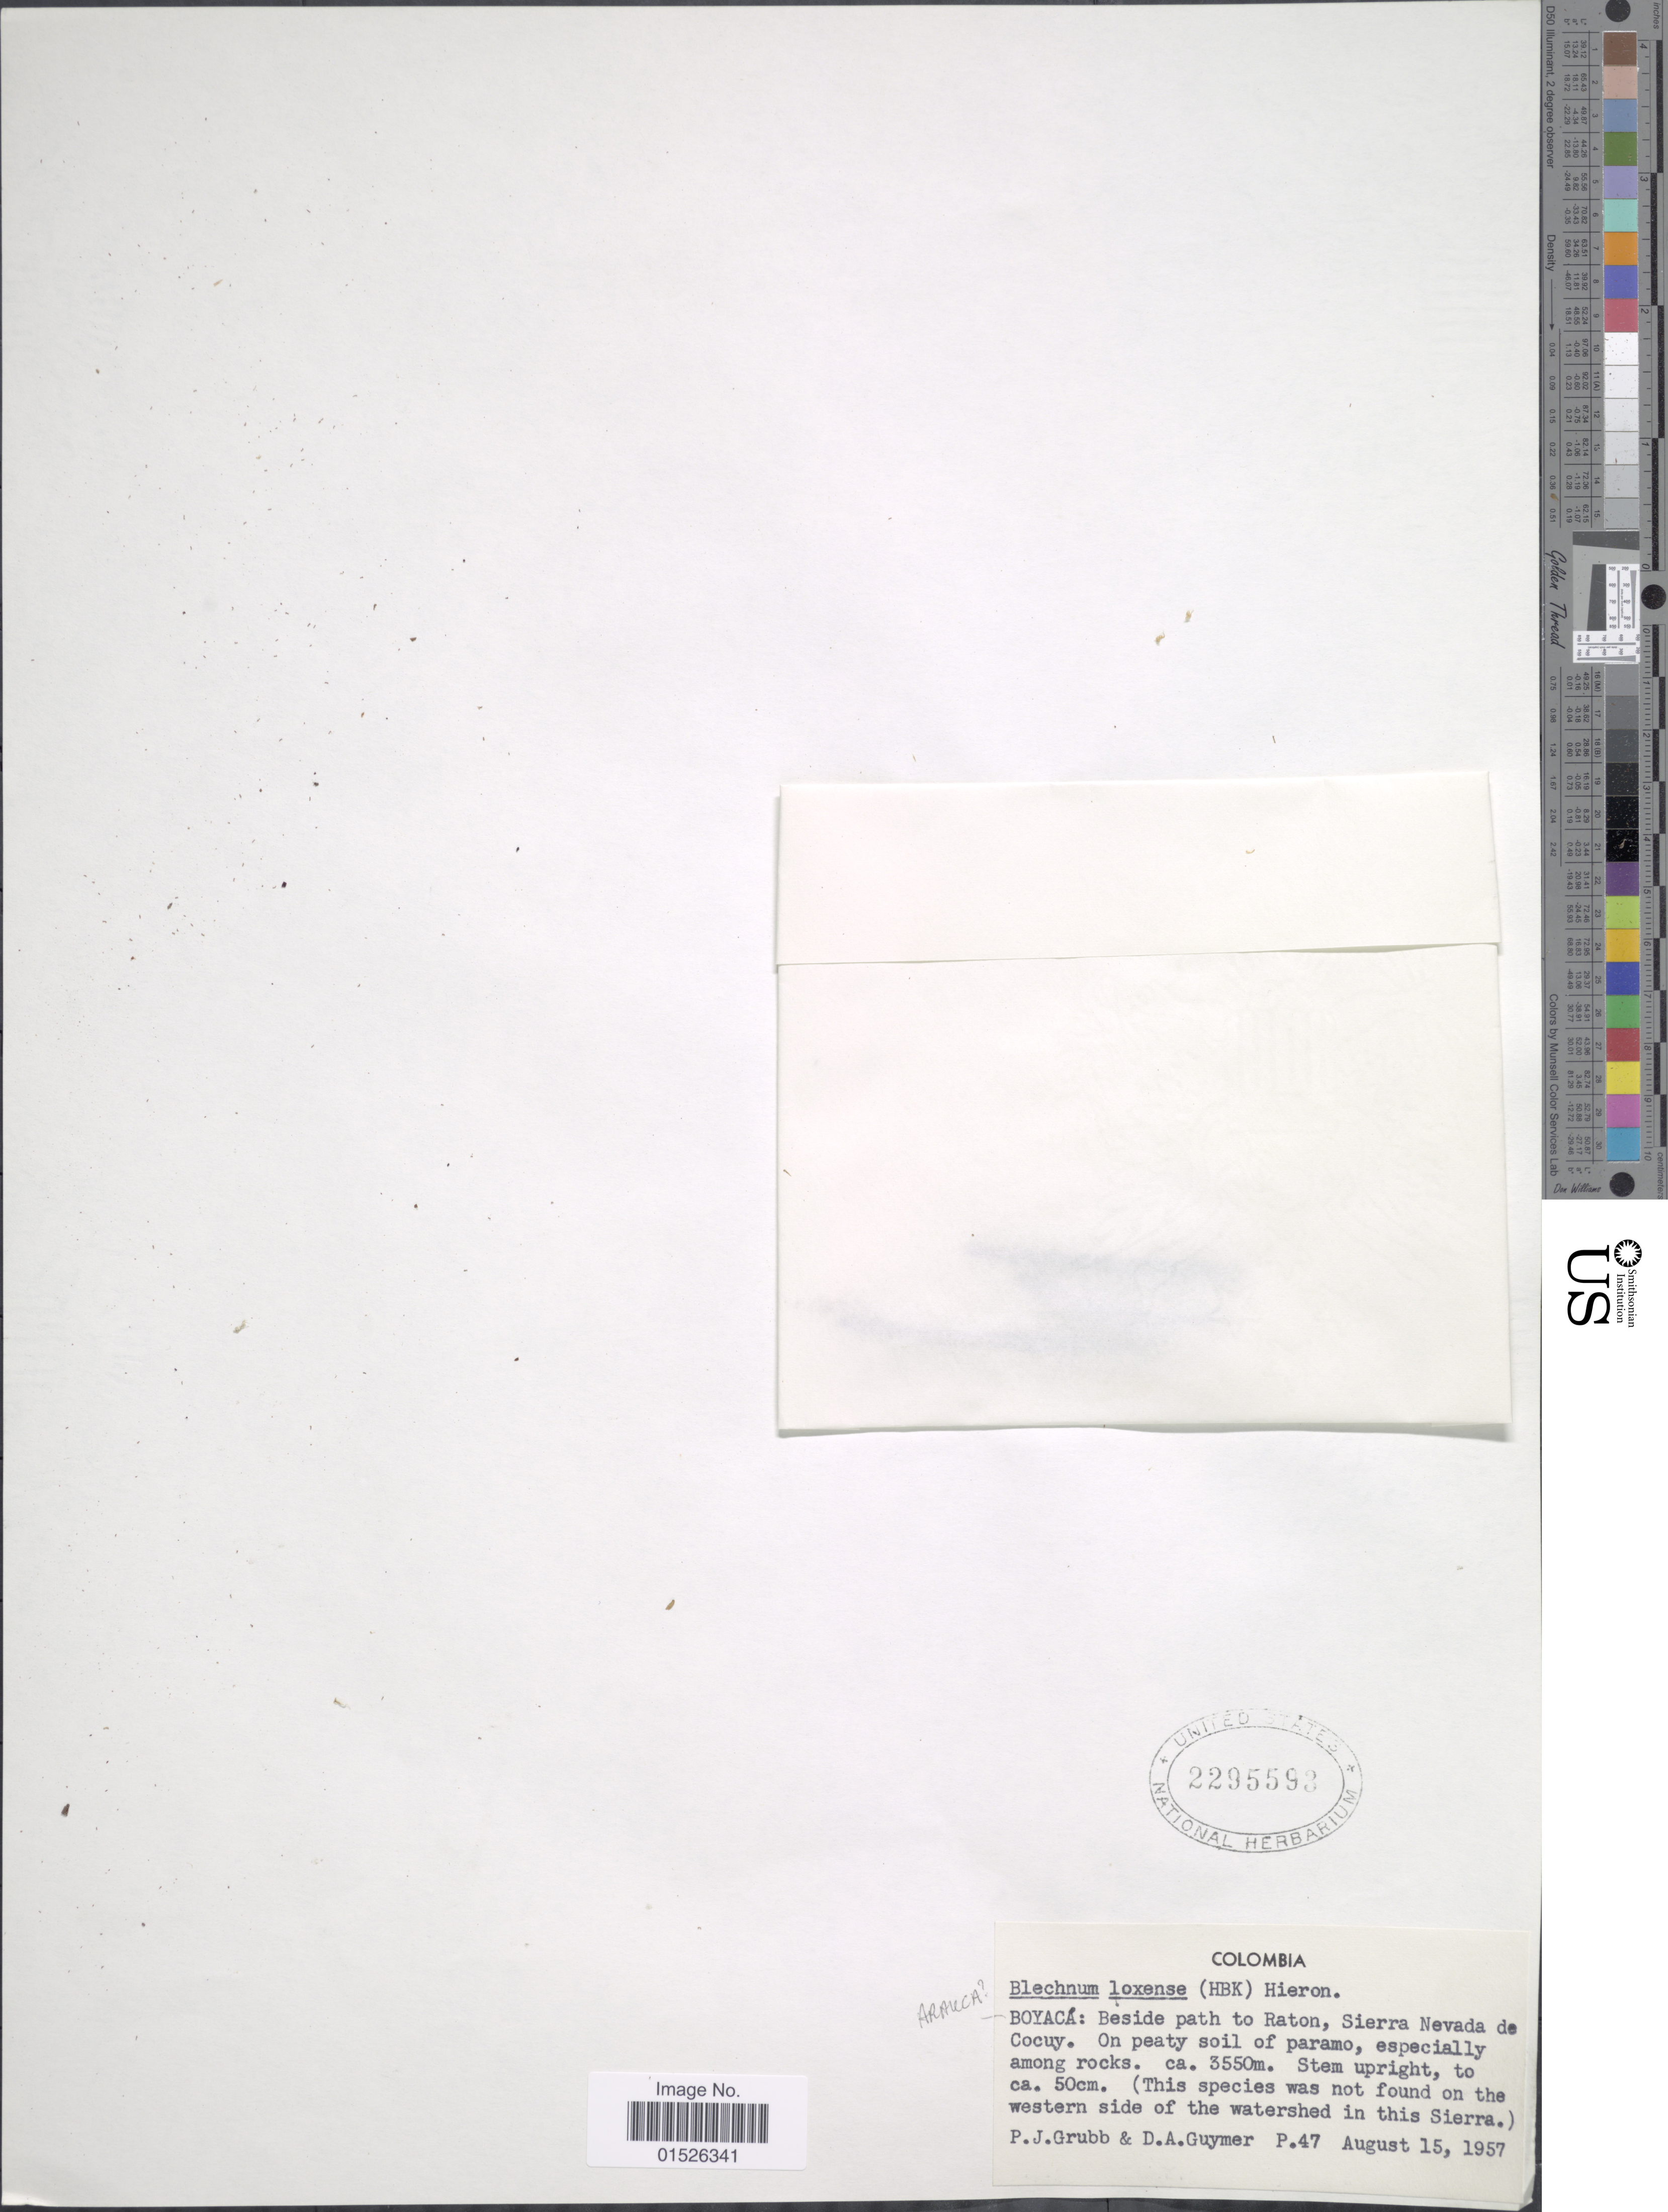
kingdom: Plantae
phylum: Tracheophyta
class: Polypodiopsida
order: Polypodiales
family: Blechnaceae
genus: Blechnum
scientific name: Blechnum loxense var. loxense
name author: (Kunth) Hook. ex Salomon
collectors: P. J. Grubb & D. Guymer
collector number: P47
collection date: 1957-08-15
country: Colombia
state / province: Boyacá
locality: Colombia. Boyaca: Beside path to Raton, Sierra Nevada de Cocuy.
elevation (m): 3550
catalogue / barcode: US 2295593